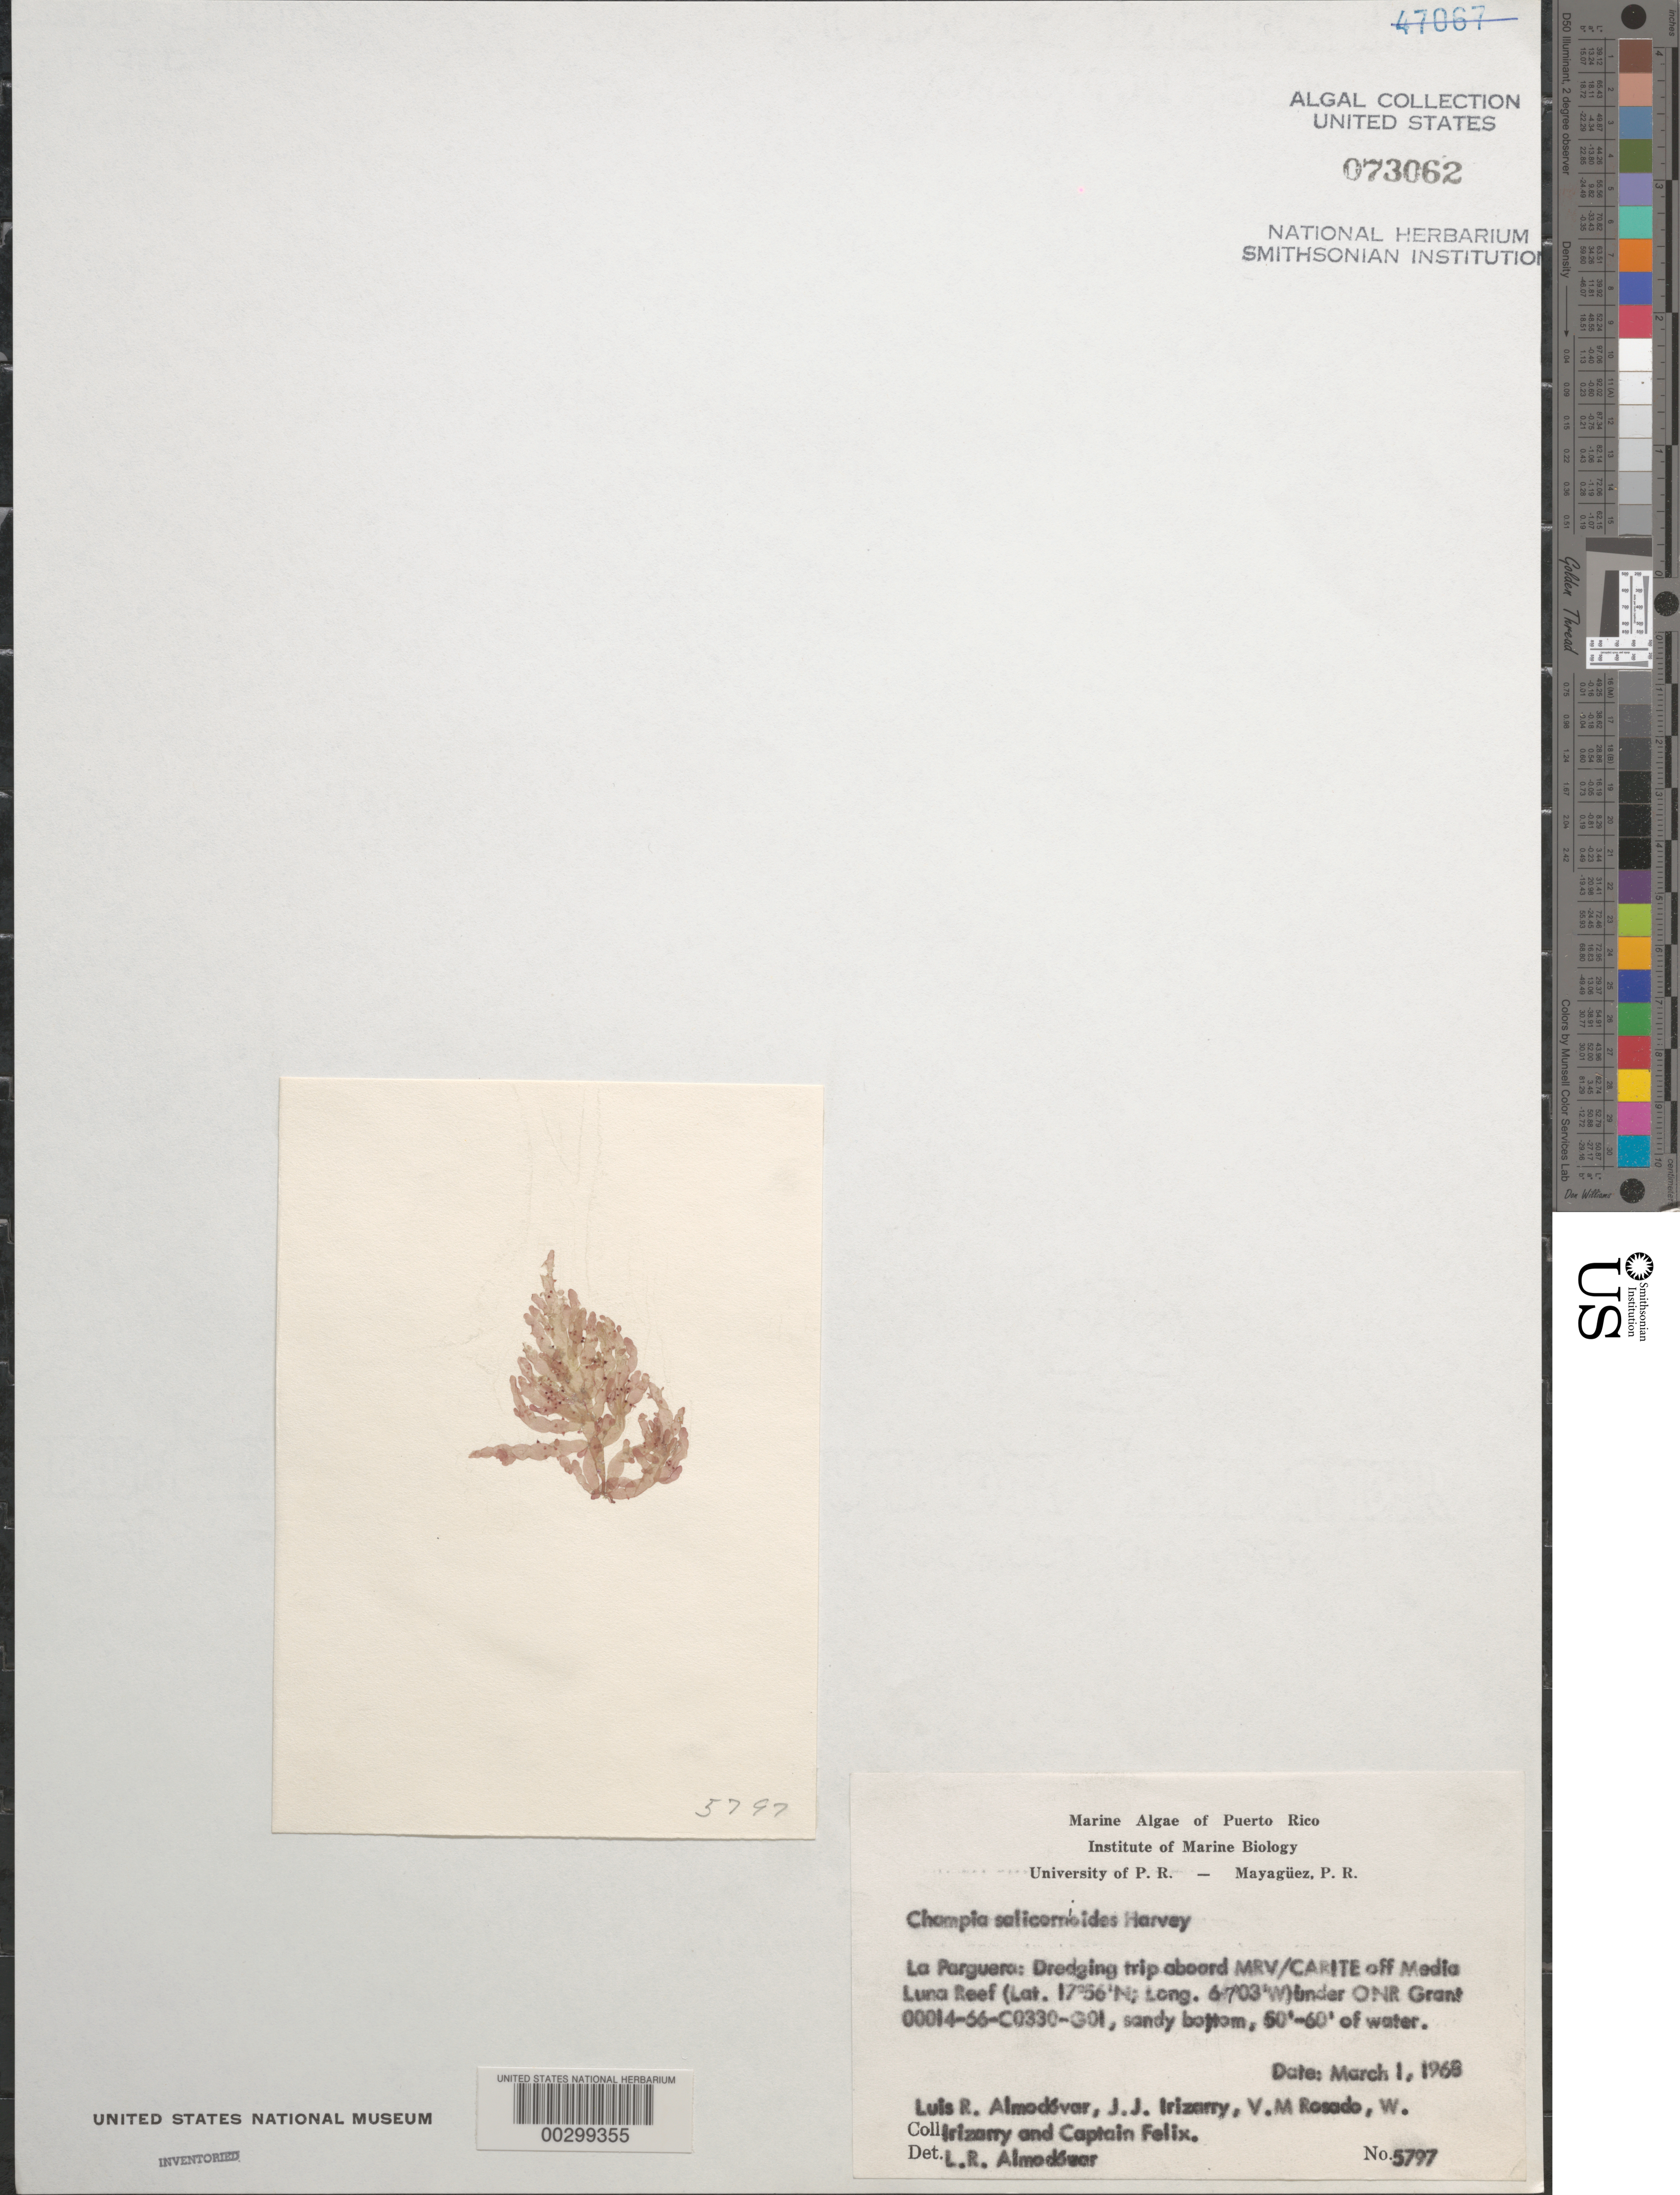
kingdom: Plantae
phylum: Rhodophyta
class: Florideophyceae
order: Rhodymeniales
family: Champiaceae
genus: Champia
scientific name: Champia salicornioides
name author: Harv.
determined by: Almodovar, L. R.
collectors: L. Almodovar, J. Irizarry, V. Rosado, W. Irizarry & C. Felix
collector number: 5797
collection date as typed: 01 Mar 1968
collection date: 1968-03-01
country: Puerto Rico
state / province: Lajas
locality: La Parguera, off Media Luna Reef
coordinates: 17 56'N, 67 03'W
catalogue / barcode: US 73062